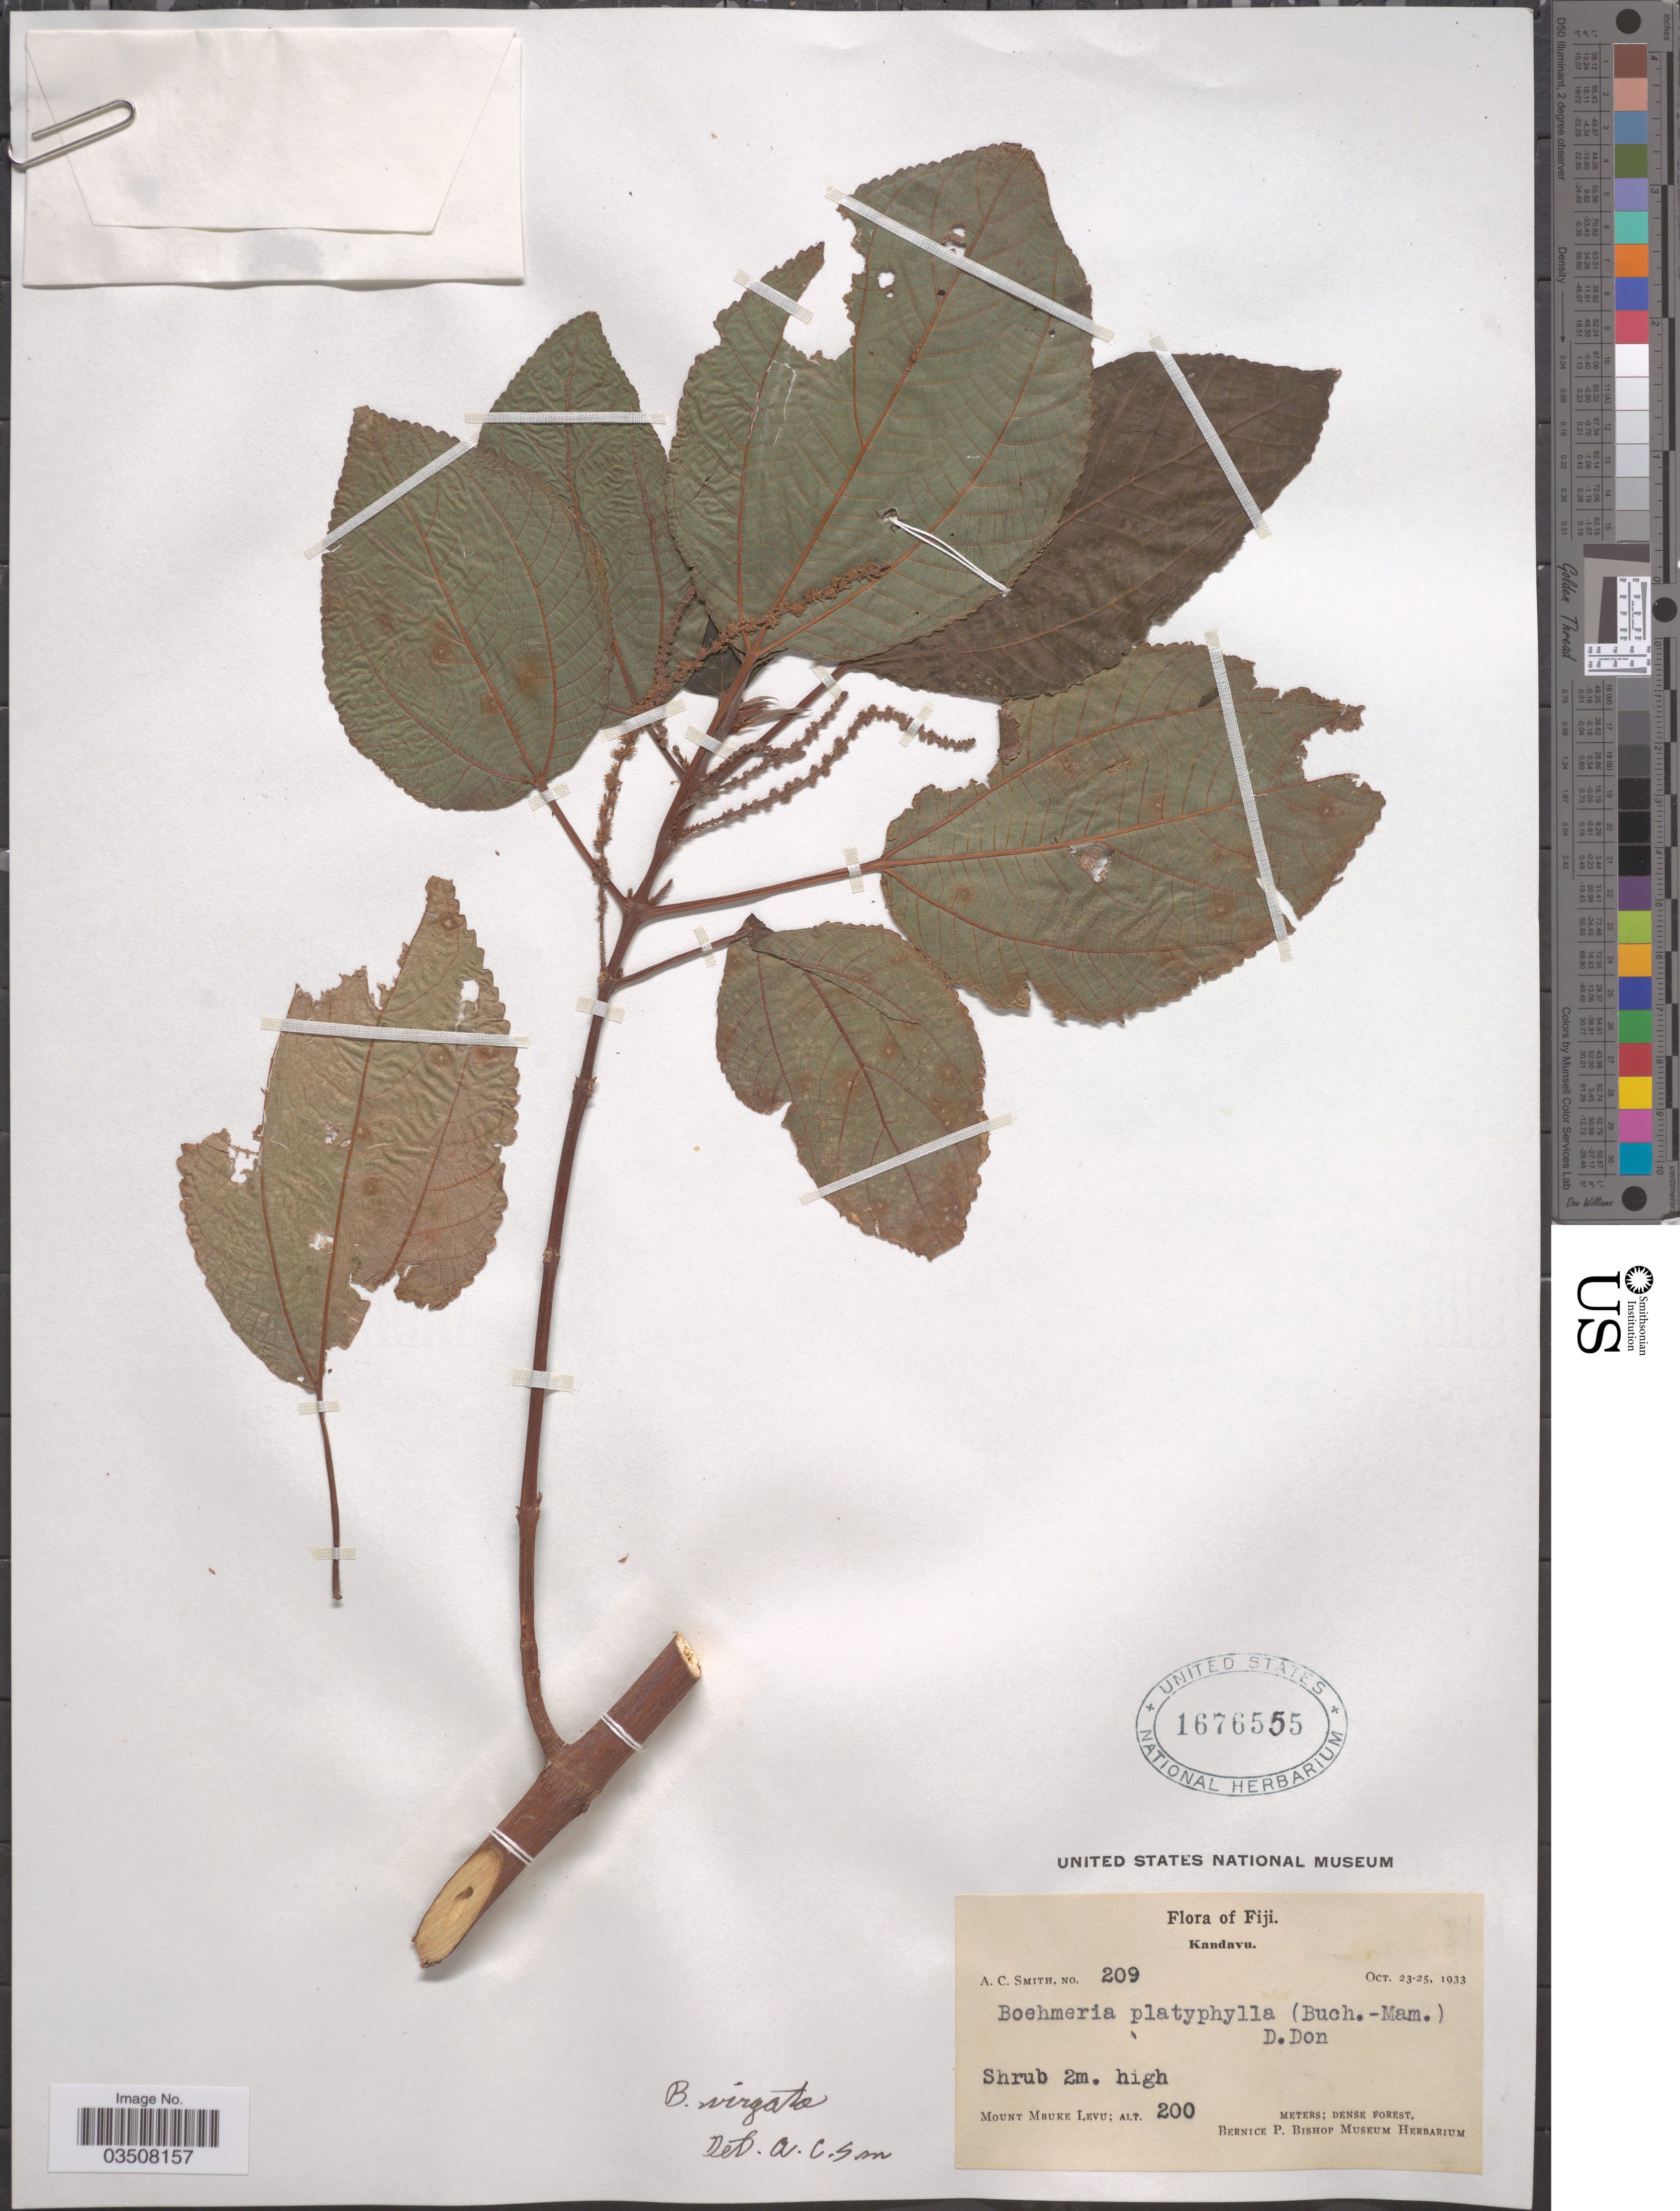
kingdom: Plantae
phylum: Tracheophyta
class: Magnoliopsida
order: Rosales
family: Urticaceae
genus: Boehmeria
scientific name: Boehmeria virgata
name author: (G. Forst.) Guill.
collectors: A. C. Smith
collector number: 209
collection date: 1933-10-23/1933-10-25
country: Fiji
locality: Kandavu. Mount Mbuke Levu.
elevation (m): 200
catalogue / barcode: US 1676555